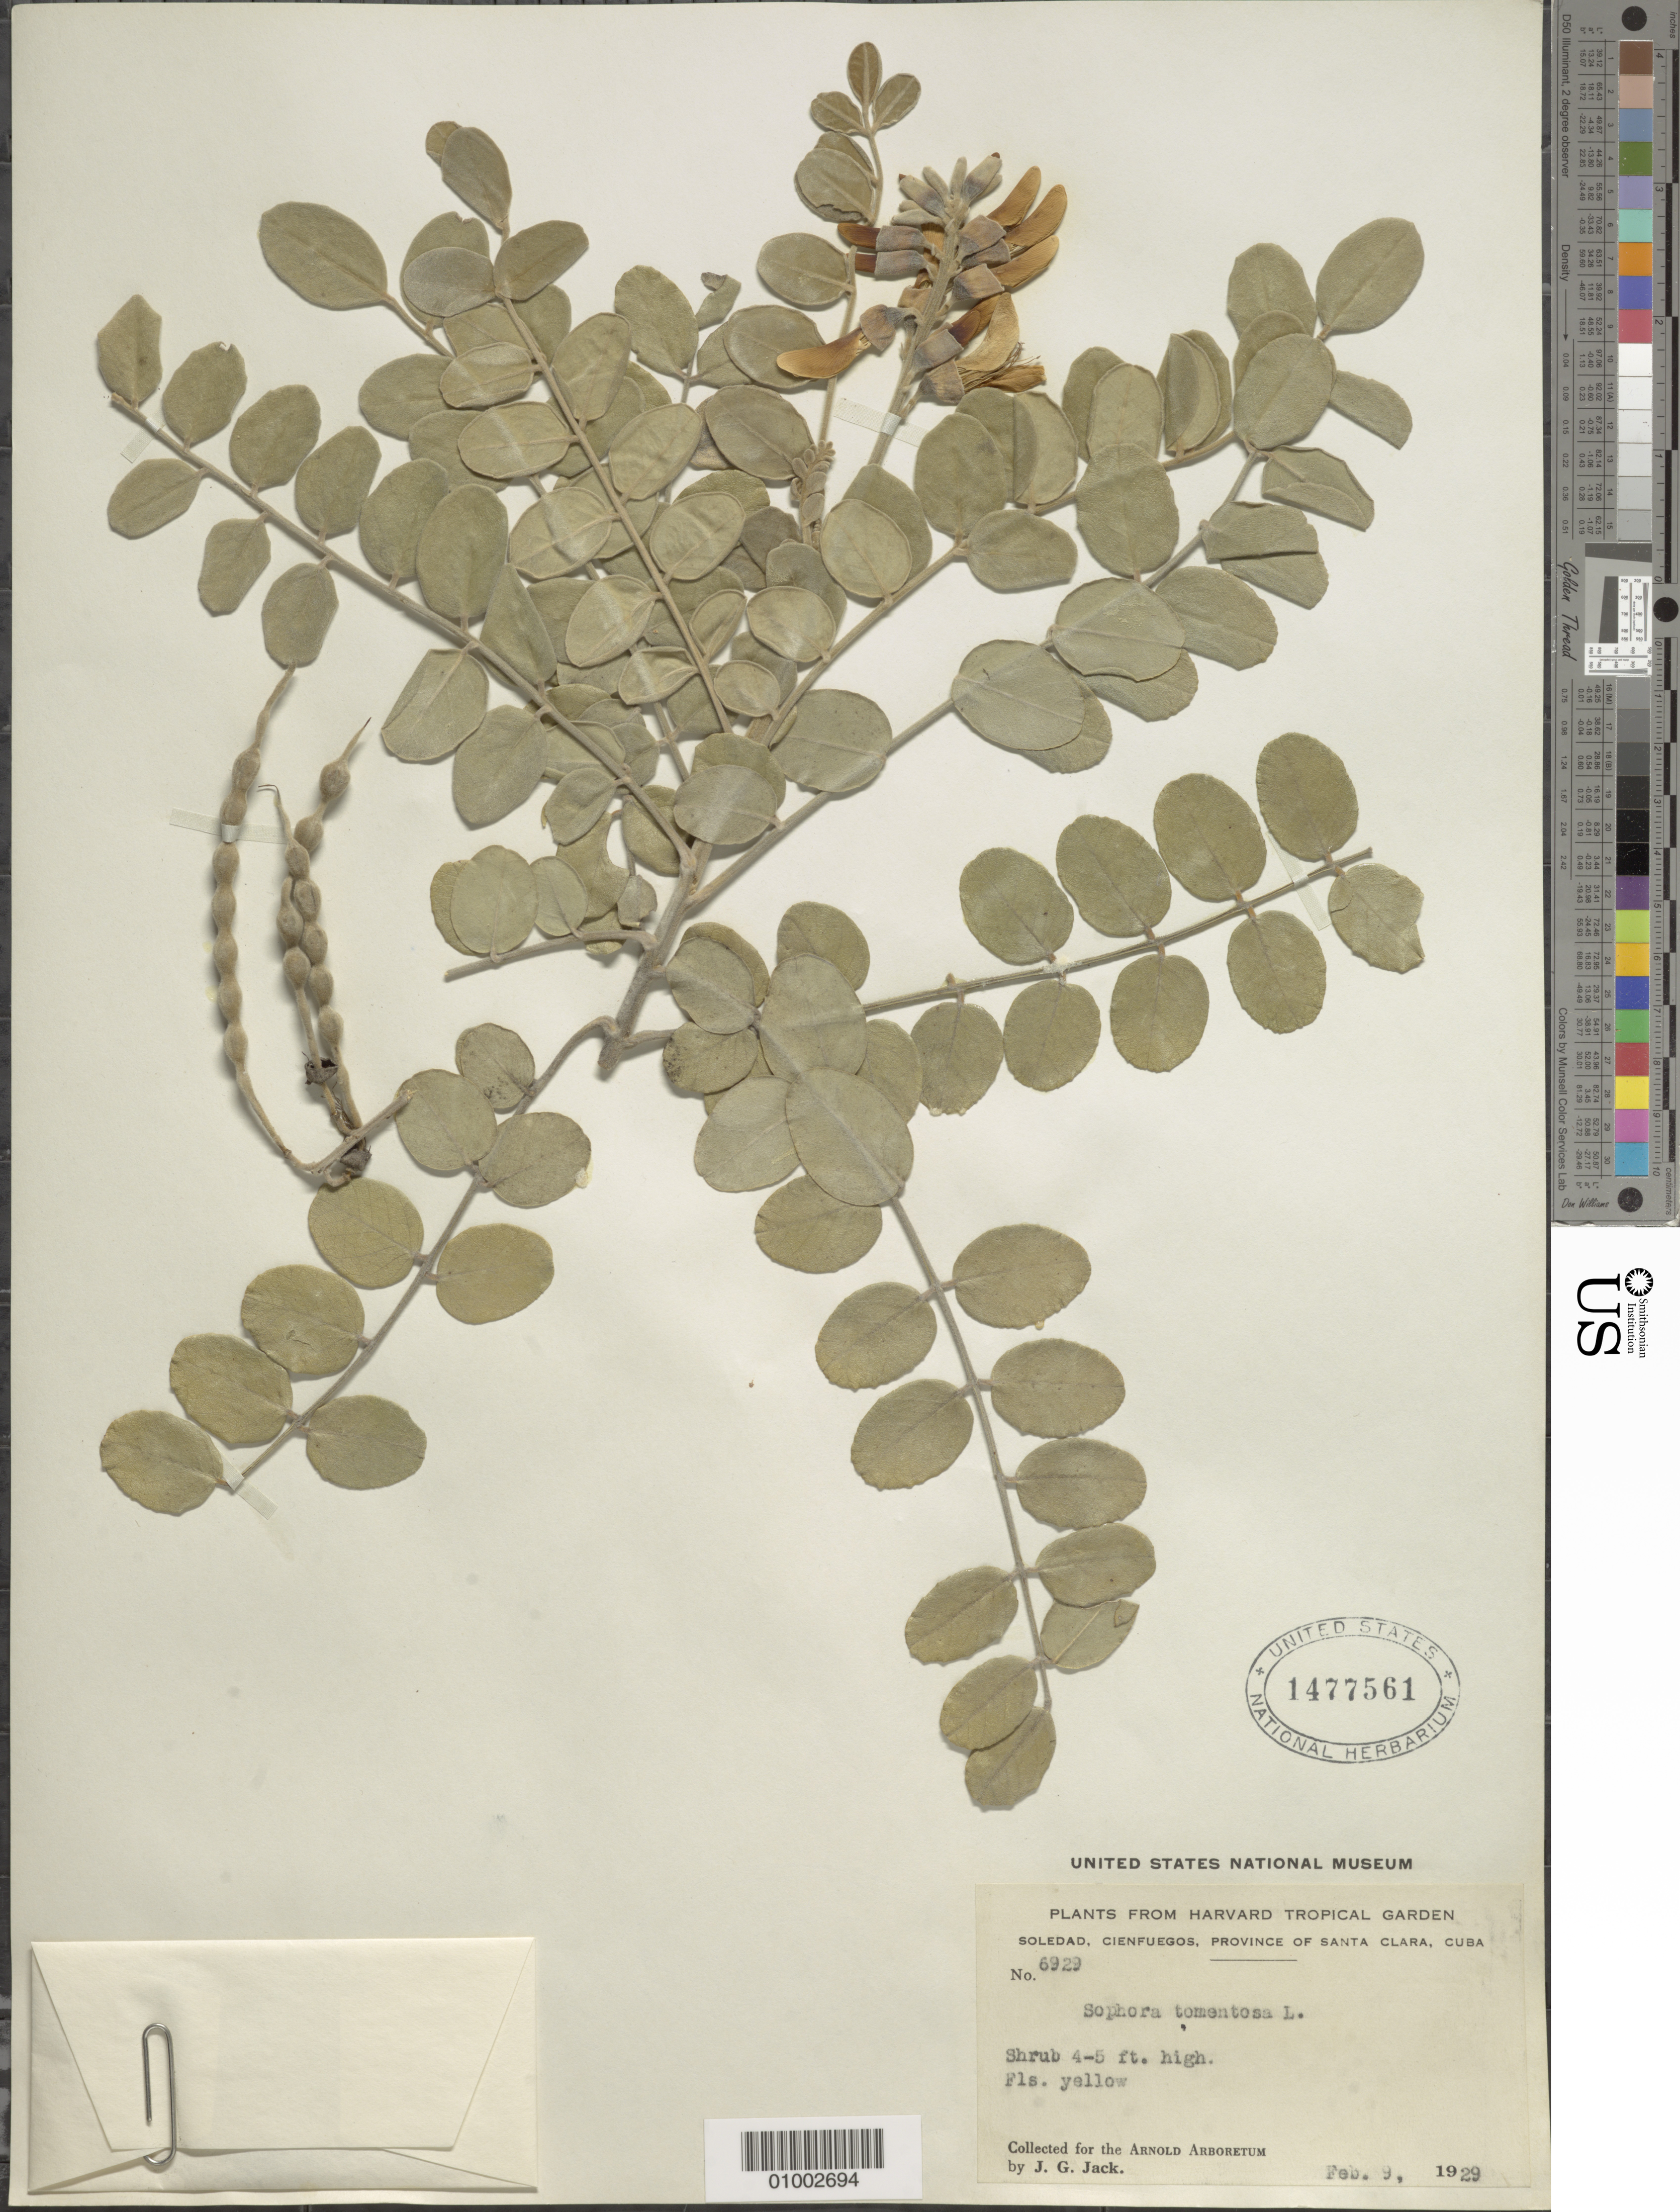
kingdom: Plantae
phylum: Tracheophyta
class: Magnoliopsida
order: Fabales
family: Fabaceae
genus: Sophora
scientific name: Sophora tomentosa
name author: L.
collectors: J. G. Jack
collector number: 6929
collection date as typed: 09 Feb 1929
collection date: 1929-02-09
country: Cuba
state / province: Cienfuegos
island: Cuba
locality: Soledad, Cienfuegos, Province of Santa Clara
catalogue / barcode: US 1477561